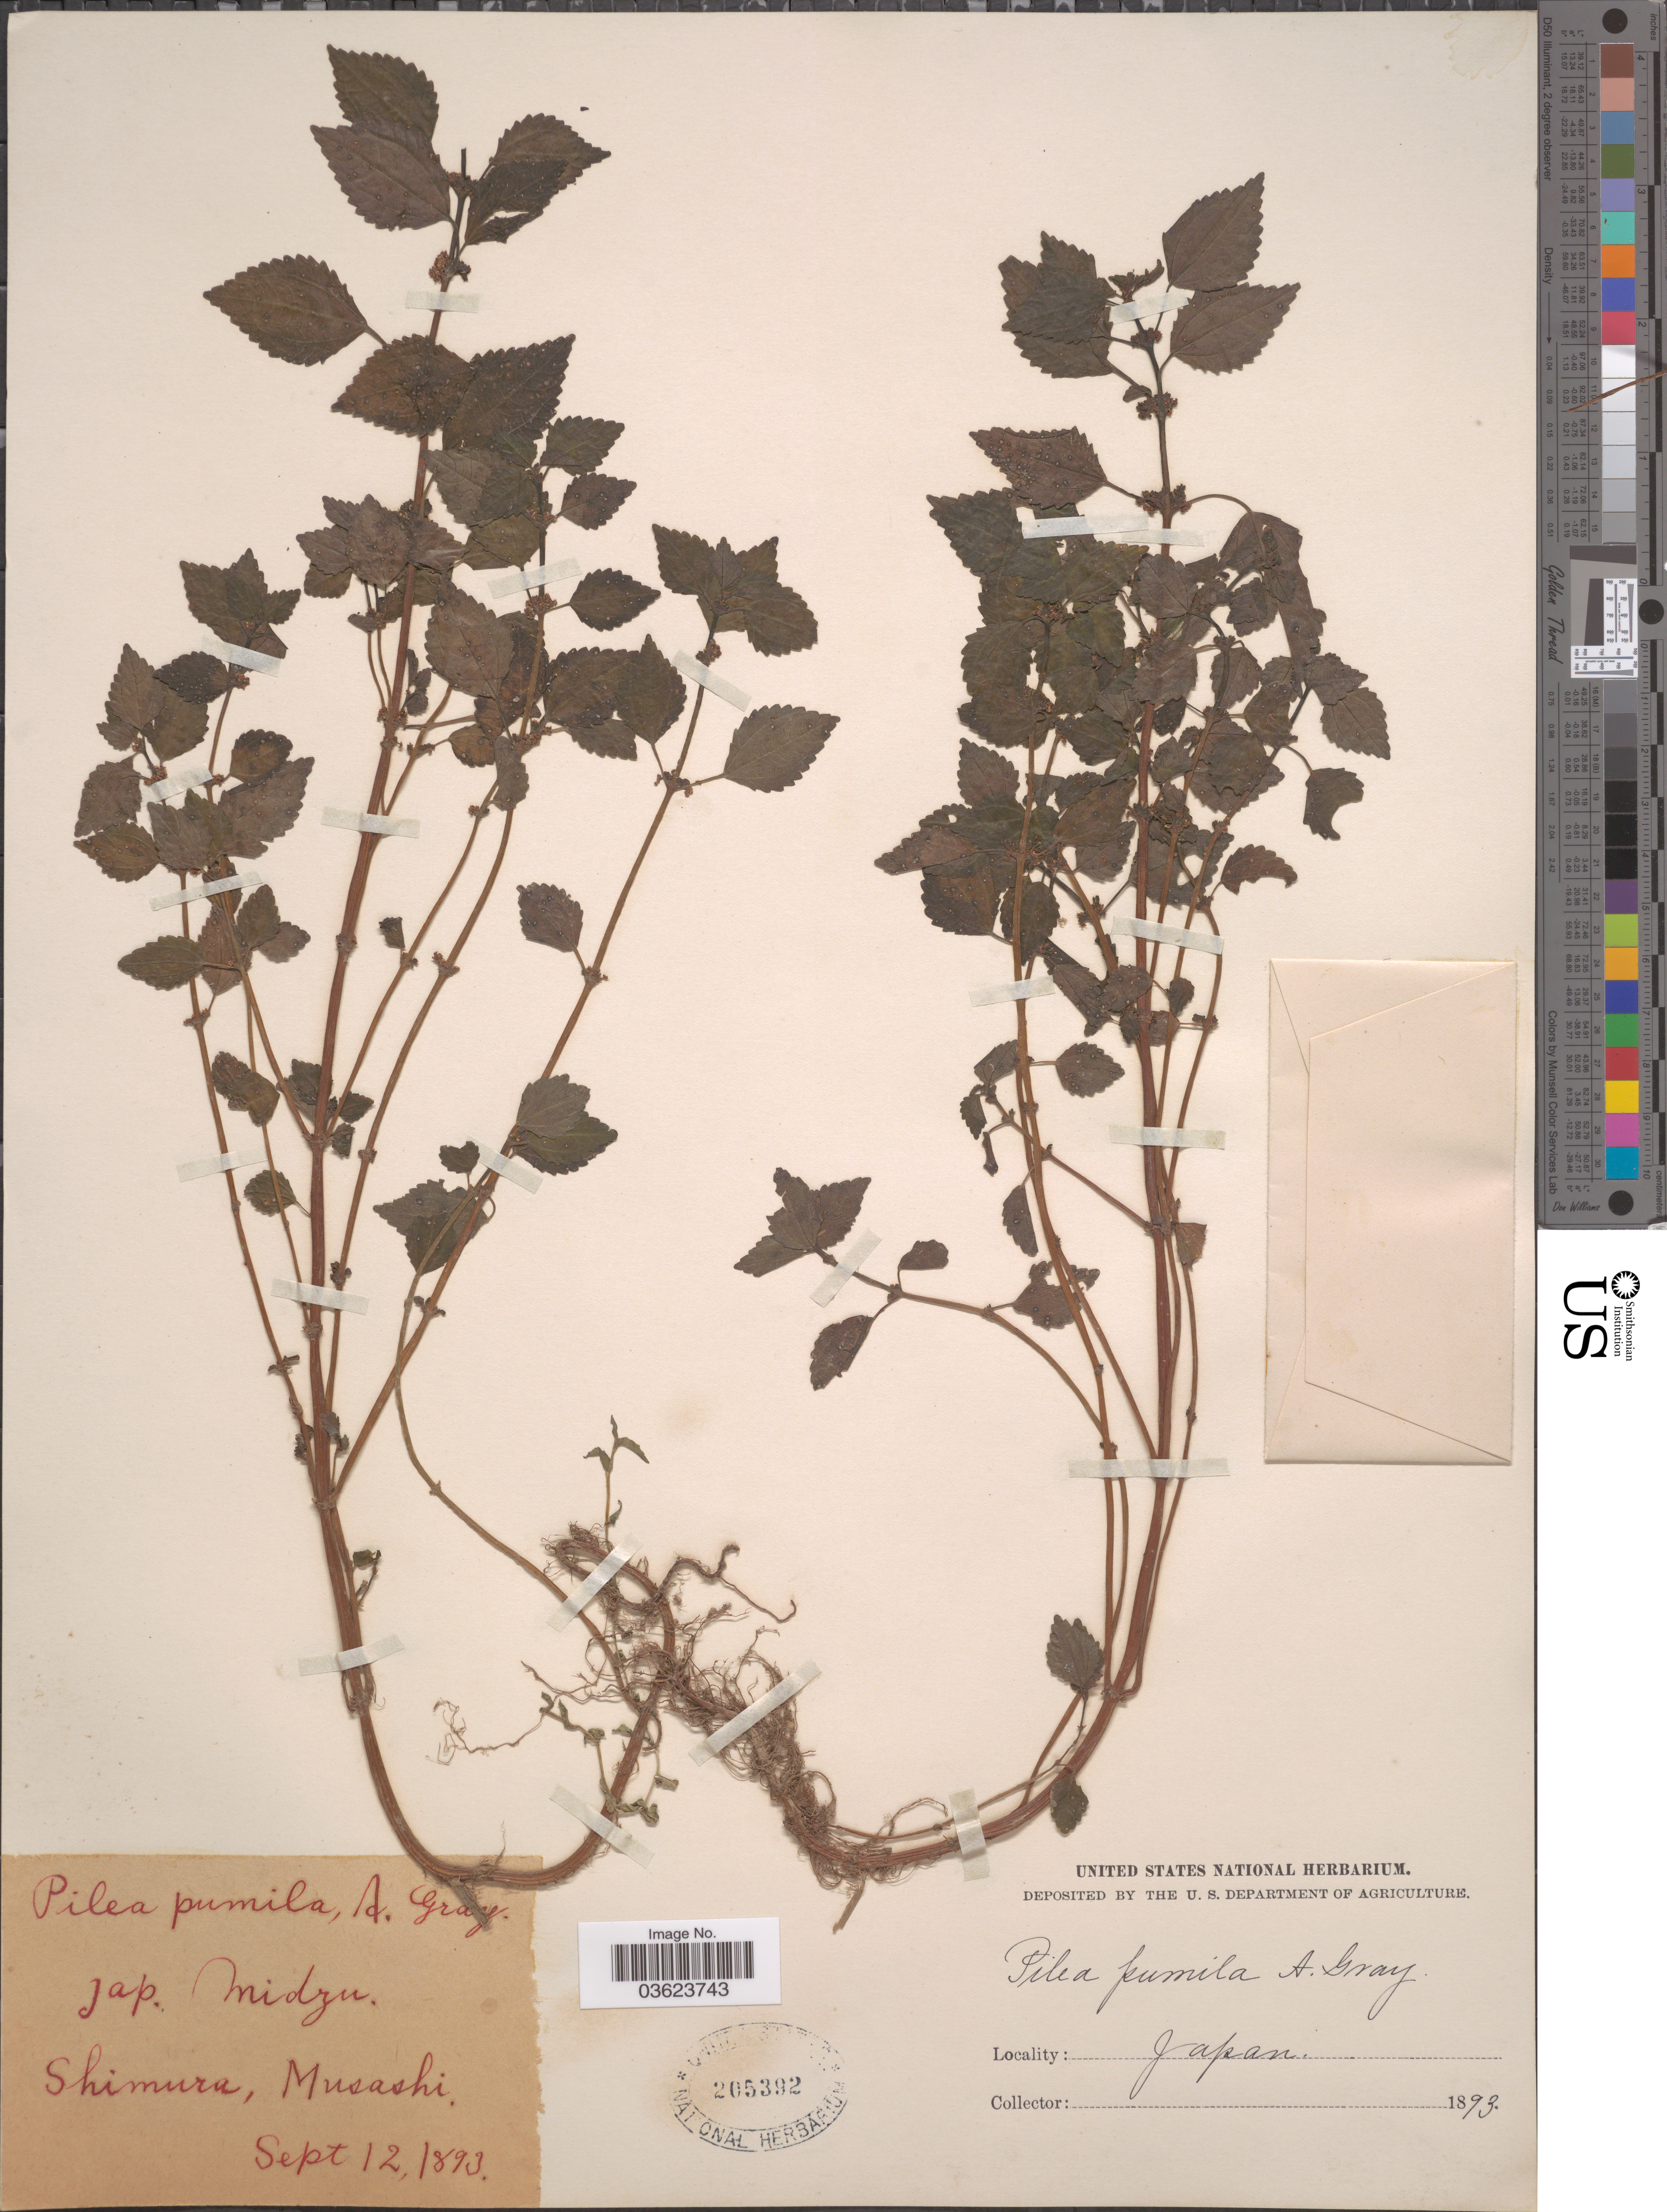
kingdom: Plantae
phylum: Tracheophyta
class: Magnoliopsida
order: Rosales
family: Urticaceae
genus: Pilea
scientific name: Pilea mongolica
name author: Wedd.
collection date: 1893-09-12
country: Japan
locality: Shimura, Musashi.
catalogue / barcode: US 205392